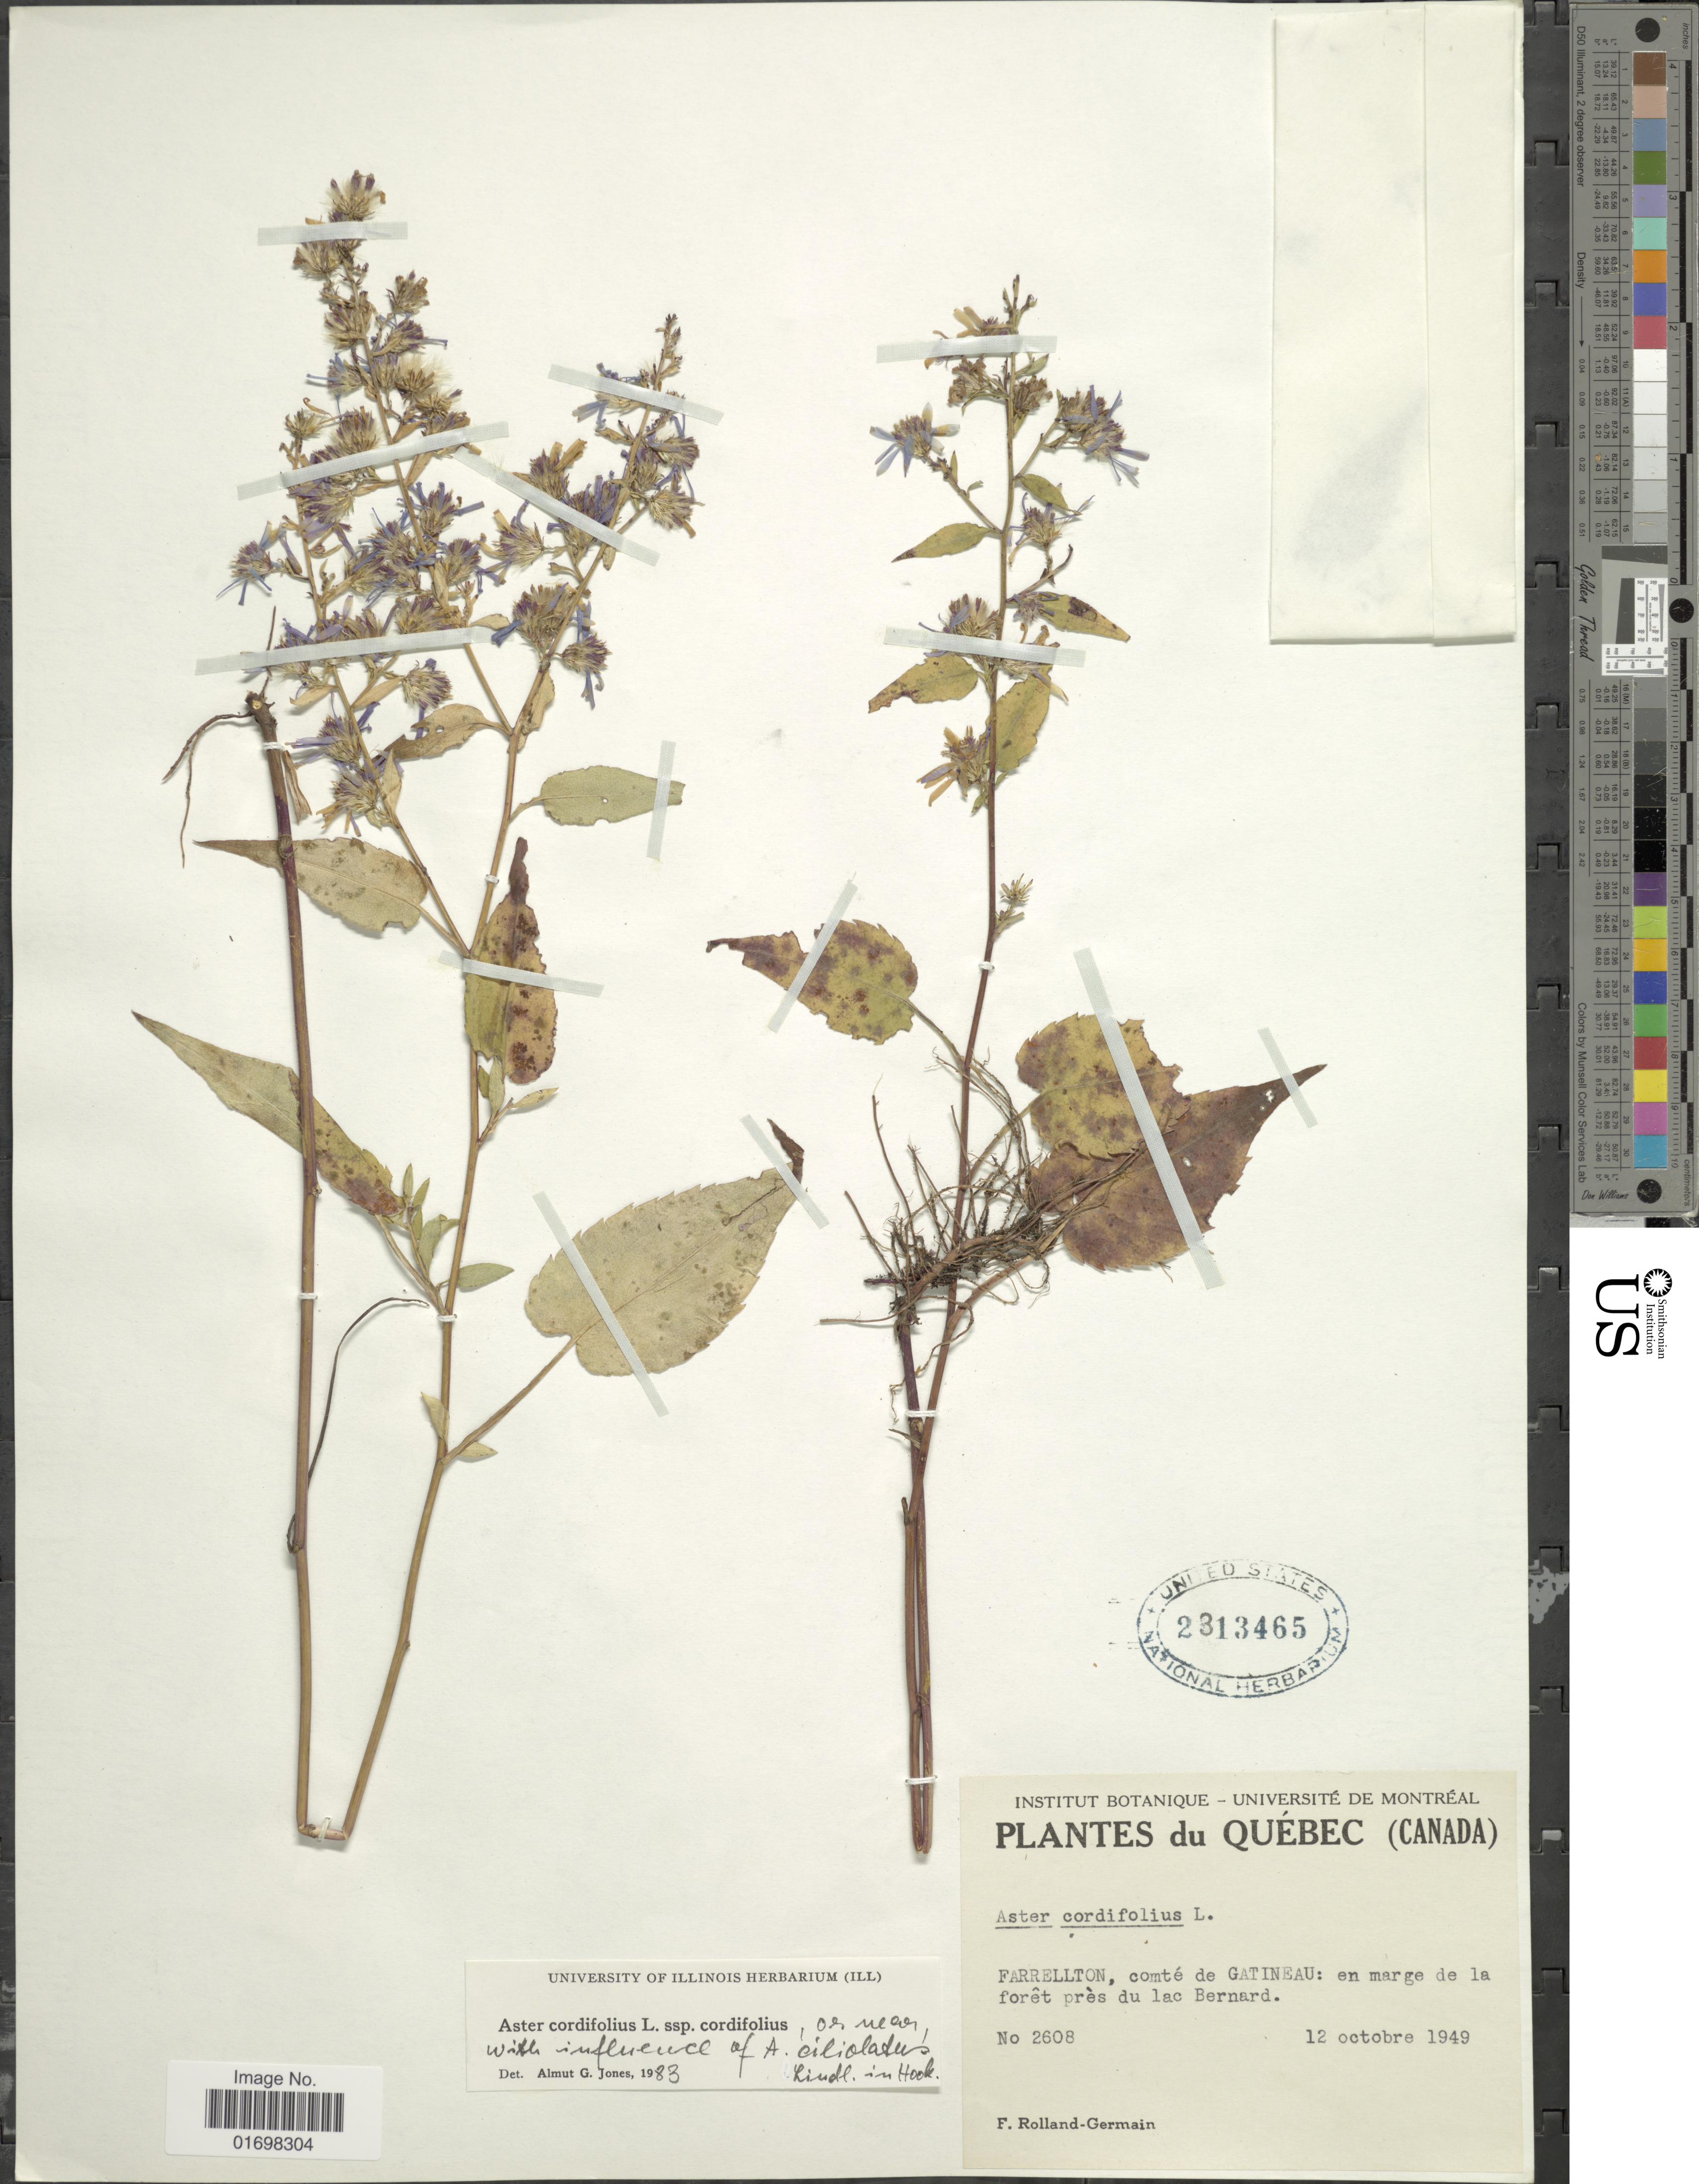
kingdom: Plantae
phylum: Tracheophyta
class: Magnoliopsida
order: Asterales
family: Asteraceae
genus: Symphyotrichum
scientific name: Symphyotrichum cordifolium var. cordifolium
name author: (L.) G.L. Nesom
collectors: Rolland-Germain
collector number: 2608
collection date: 1949-10-12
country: Canada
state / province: Quebec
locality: Farrellton, comte de Gatineau: en marge de la foret pres du lac Bernard.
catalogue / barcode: US 2313465